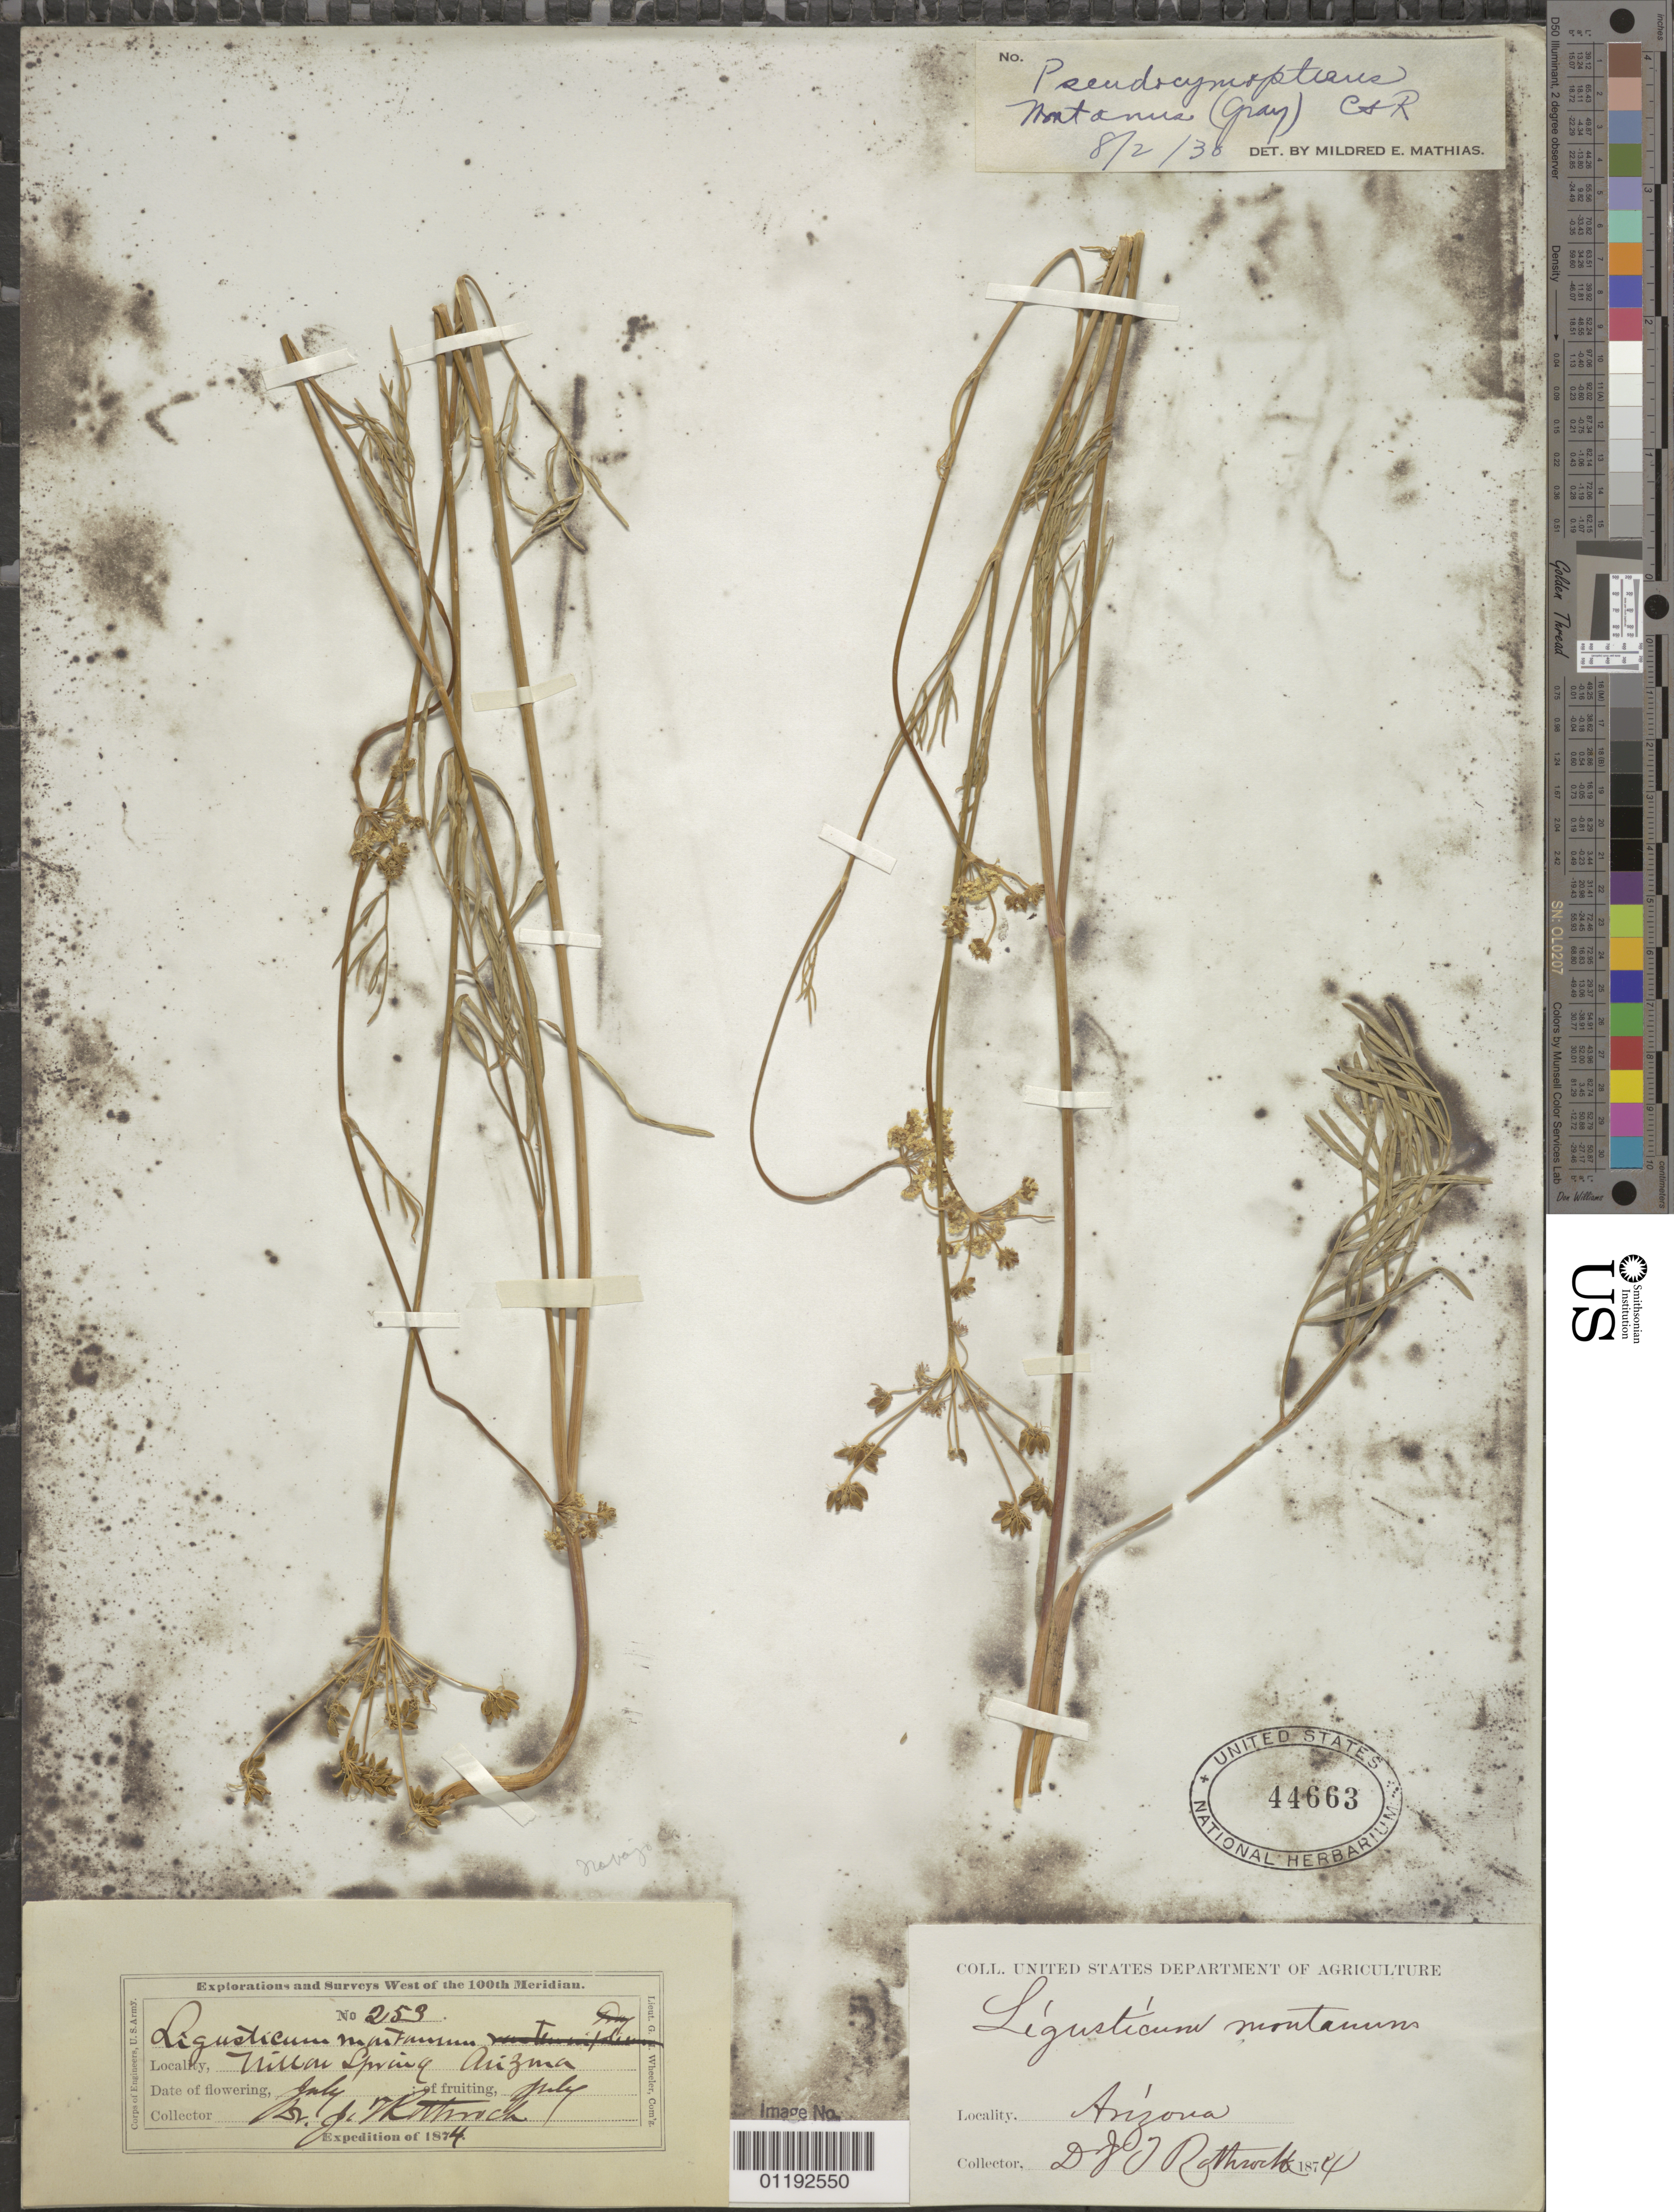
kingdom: Plantae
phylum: Tracheophyta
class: Magnoliopsida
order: Apiales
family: Apiaceae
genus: Pseudocymopterus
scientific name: Pseudocymopterus montanus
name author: (A. Gray) J.M. Coult. & Rose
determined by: Mathias, M. E.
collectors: J. T. Rothrock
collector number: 253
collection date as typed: Jul 1874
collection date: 1874-07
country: United States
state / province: Arizona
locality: Willow Spring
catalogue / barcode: US 44663